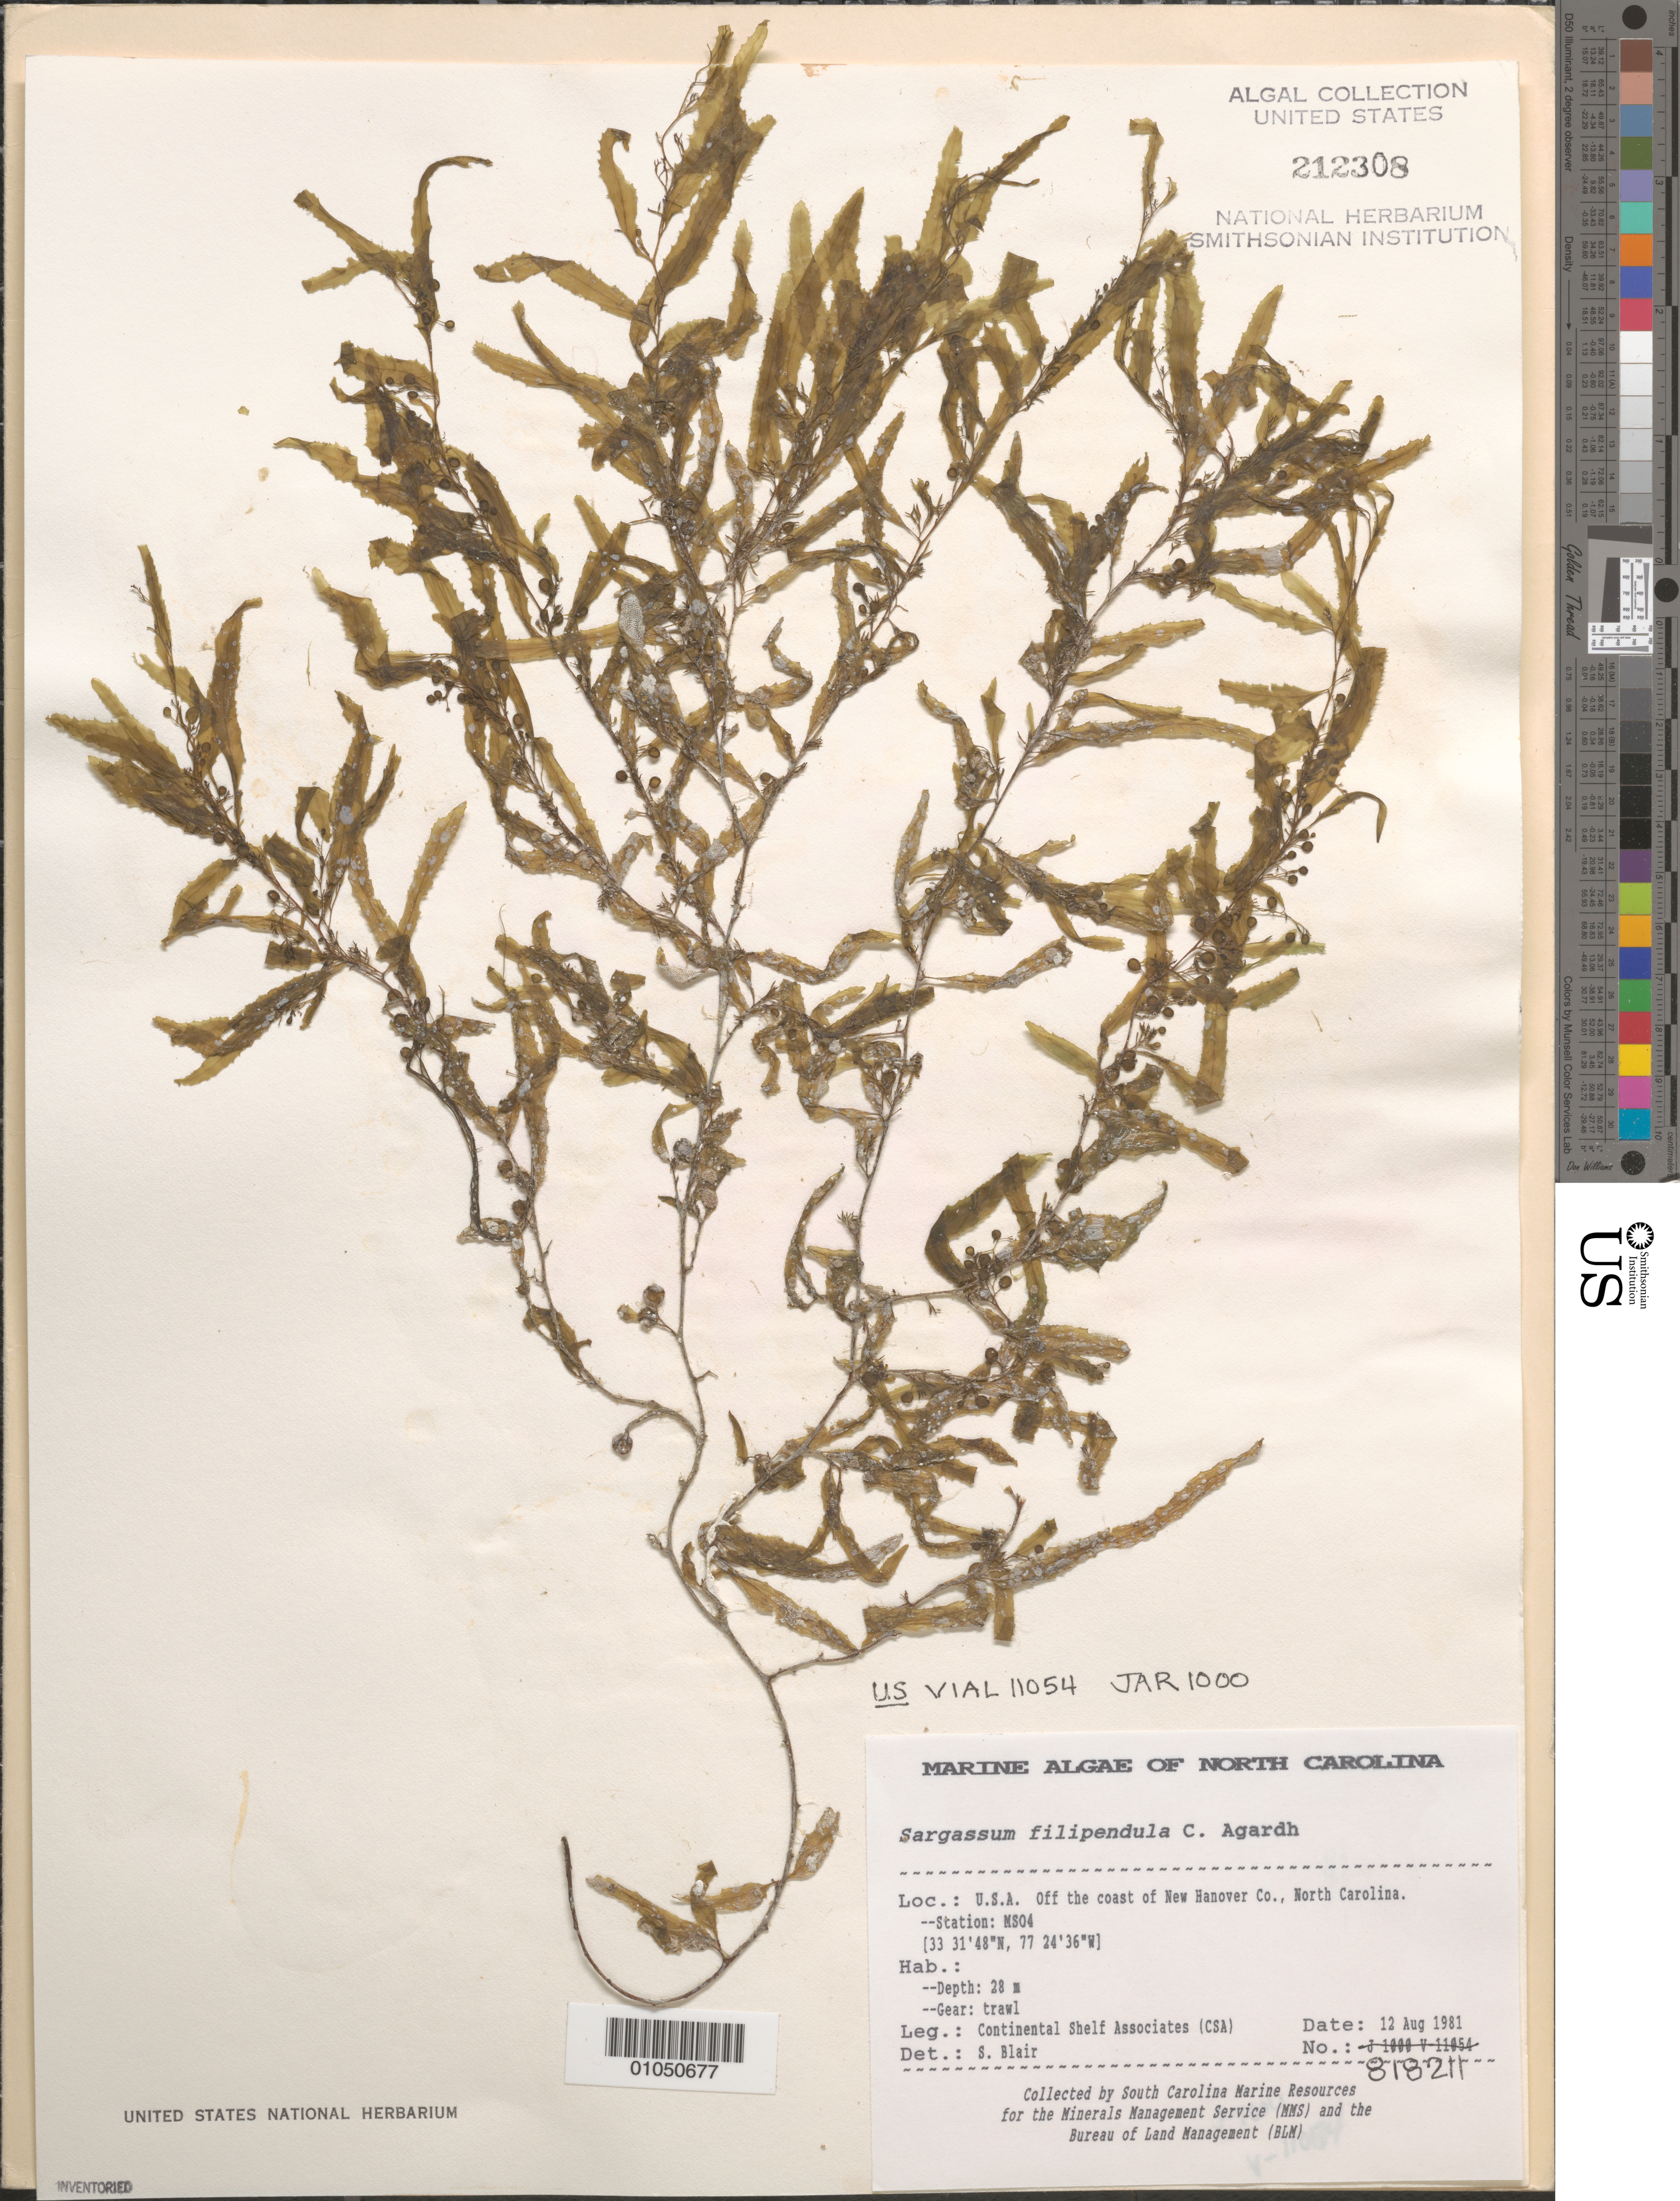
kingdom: Chromista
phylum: Ochrophyta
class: Phaeophyceae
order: Fucales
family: Sargassaceae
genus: Sargassum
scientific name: Sargassum filipendula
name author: C. Agardh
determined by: Blair, S. M.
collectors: Continental Shelf Associates for the MMS/BLM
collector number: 818211 Station MS04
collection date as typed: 12 Aug 1981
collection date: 1981-08-12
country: United States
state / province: North Carolina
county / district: New Hanover County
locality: Off coast of New Hanover County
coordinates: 33 31'48"N, 77 24'36"W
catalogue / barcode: US 212308